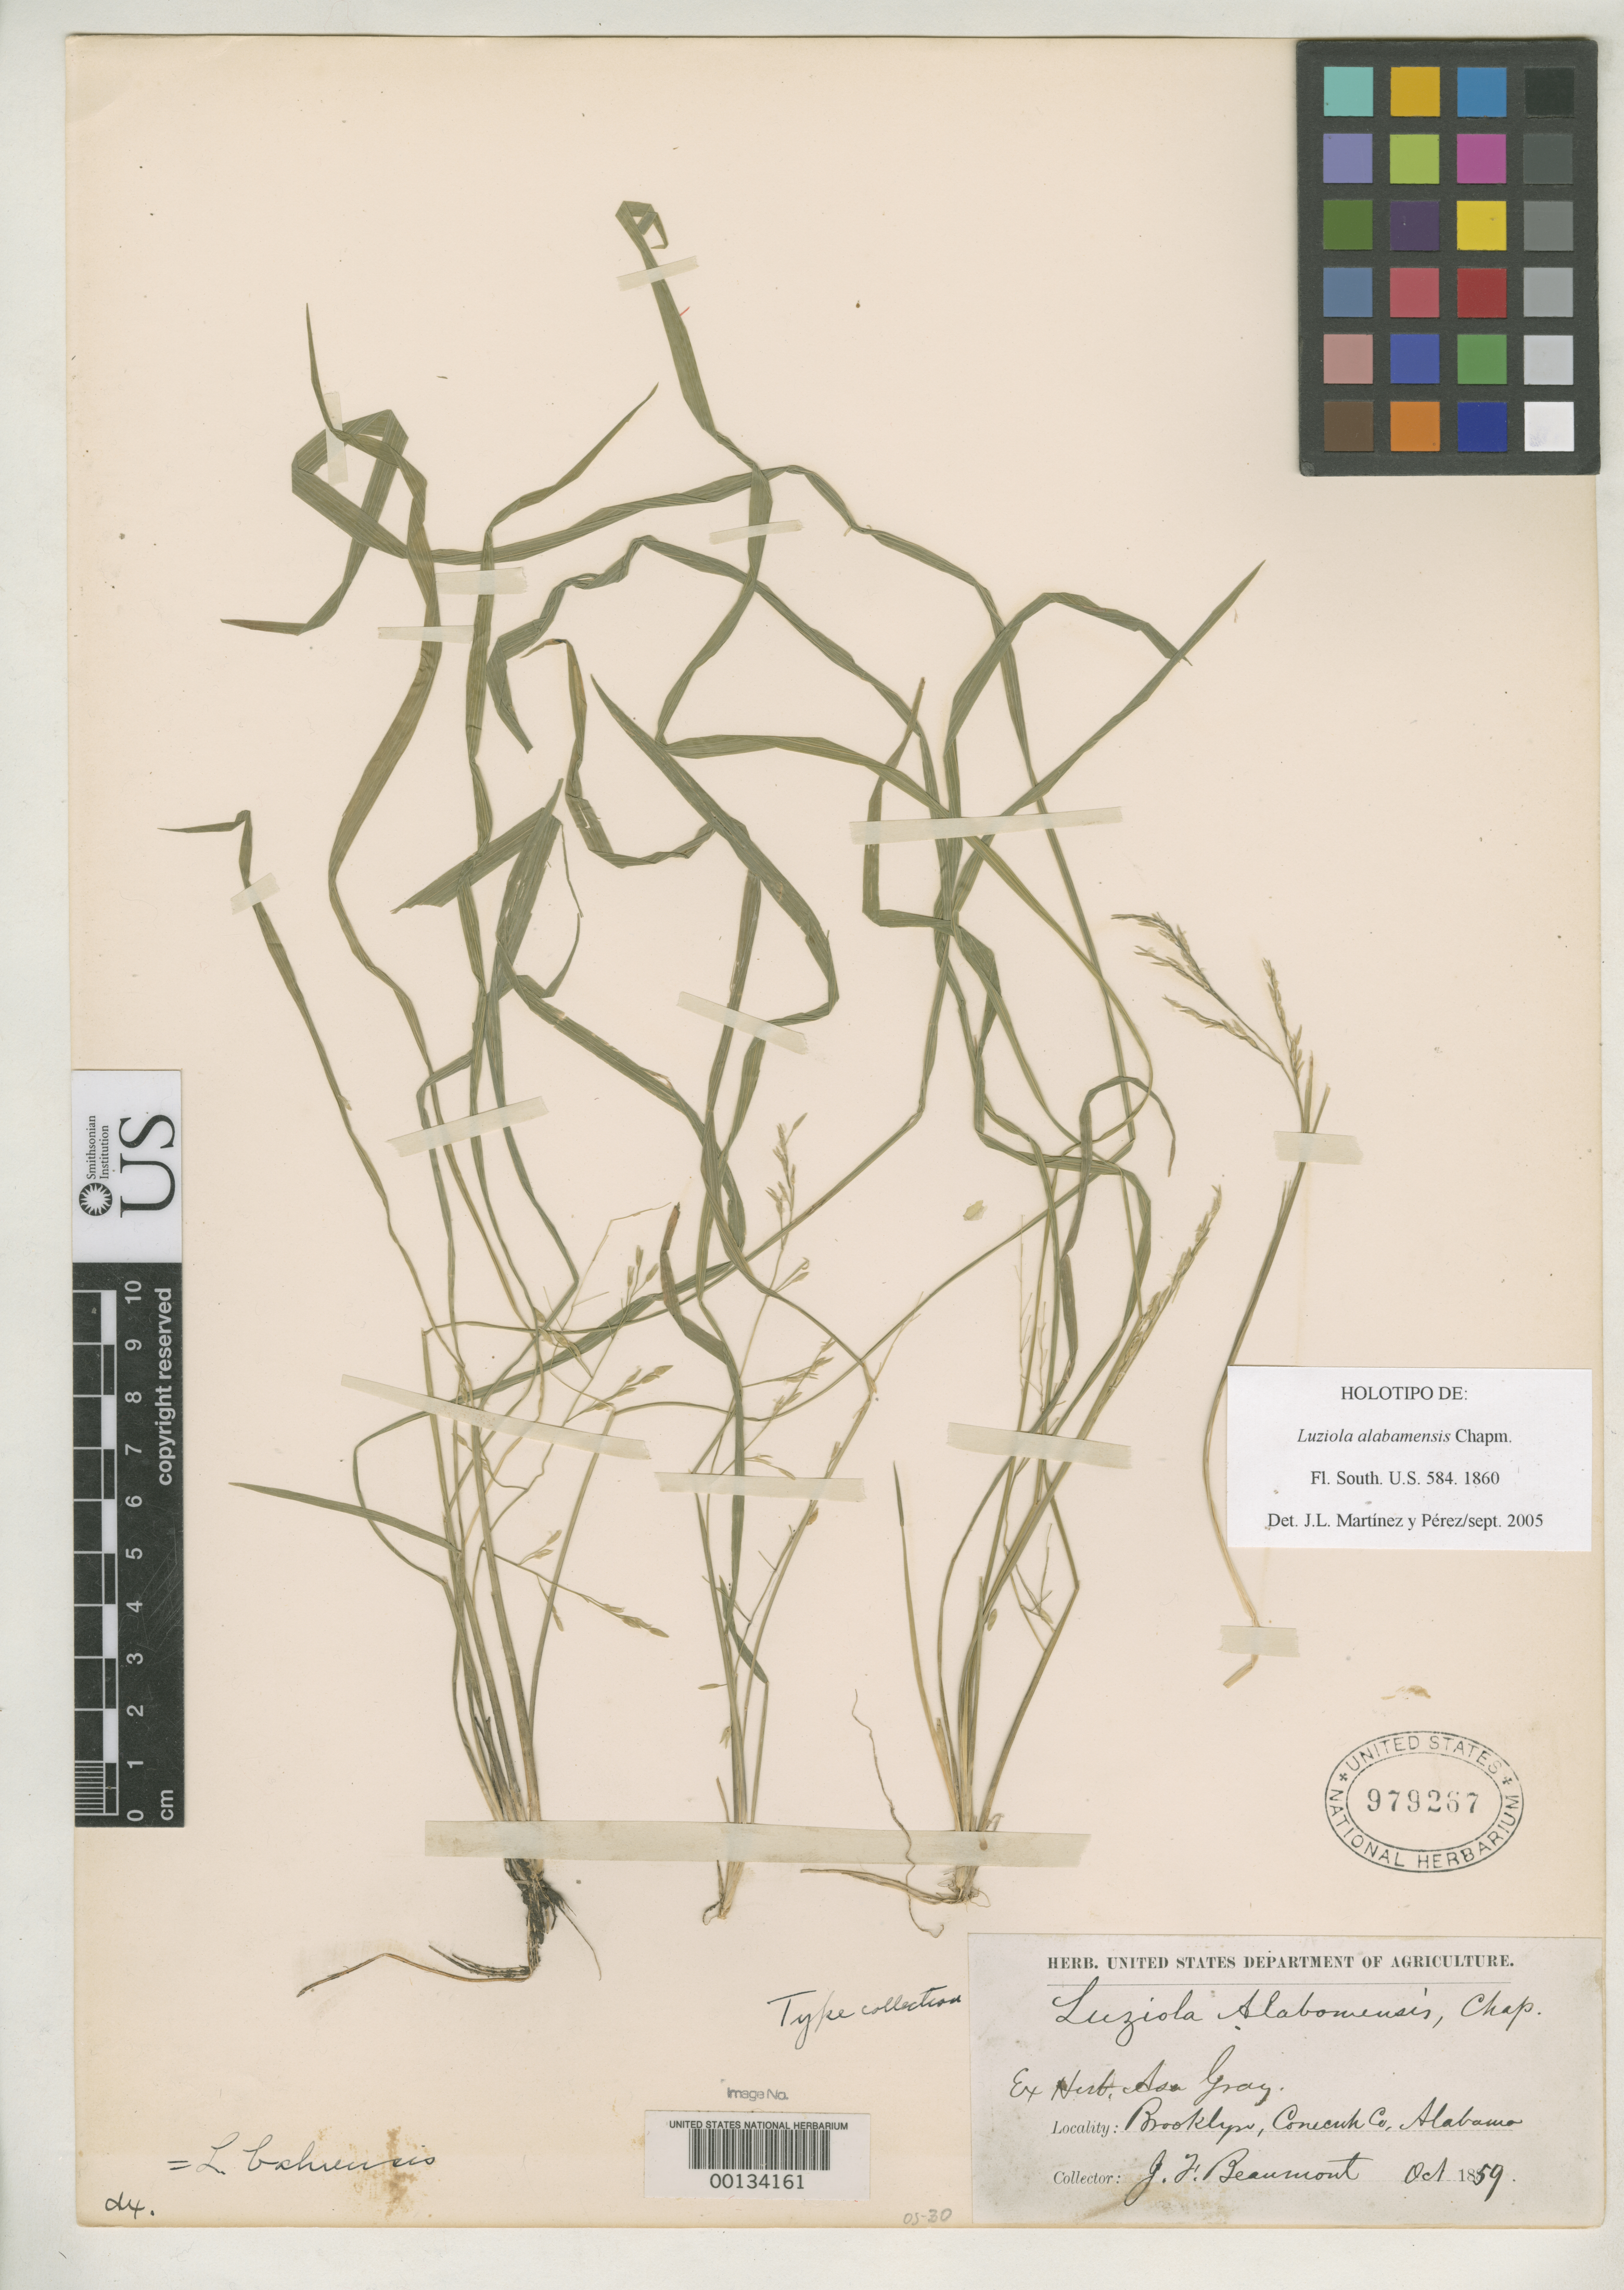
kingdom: Plantae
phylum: Tracheophyta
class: Liliopsida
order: Poales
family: Poaceae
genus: Luziola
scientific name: Luziola alabamensis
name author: Chapm.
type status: Holotype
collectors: J. Beaumont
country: United States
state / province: Alabama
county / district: Conecuh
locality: Brooklyn.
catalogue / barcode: US 979267